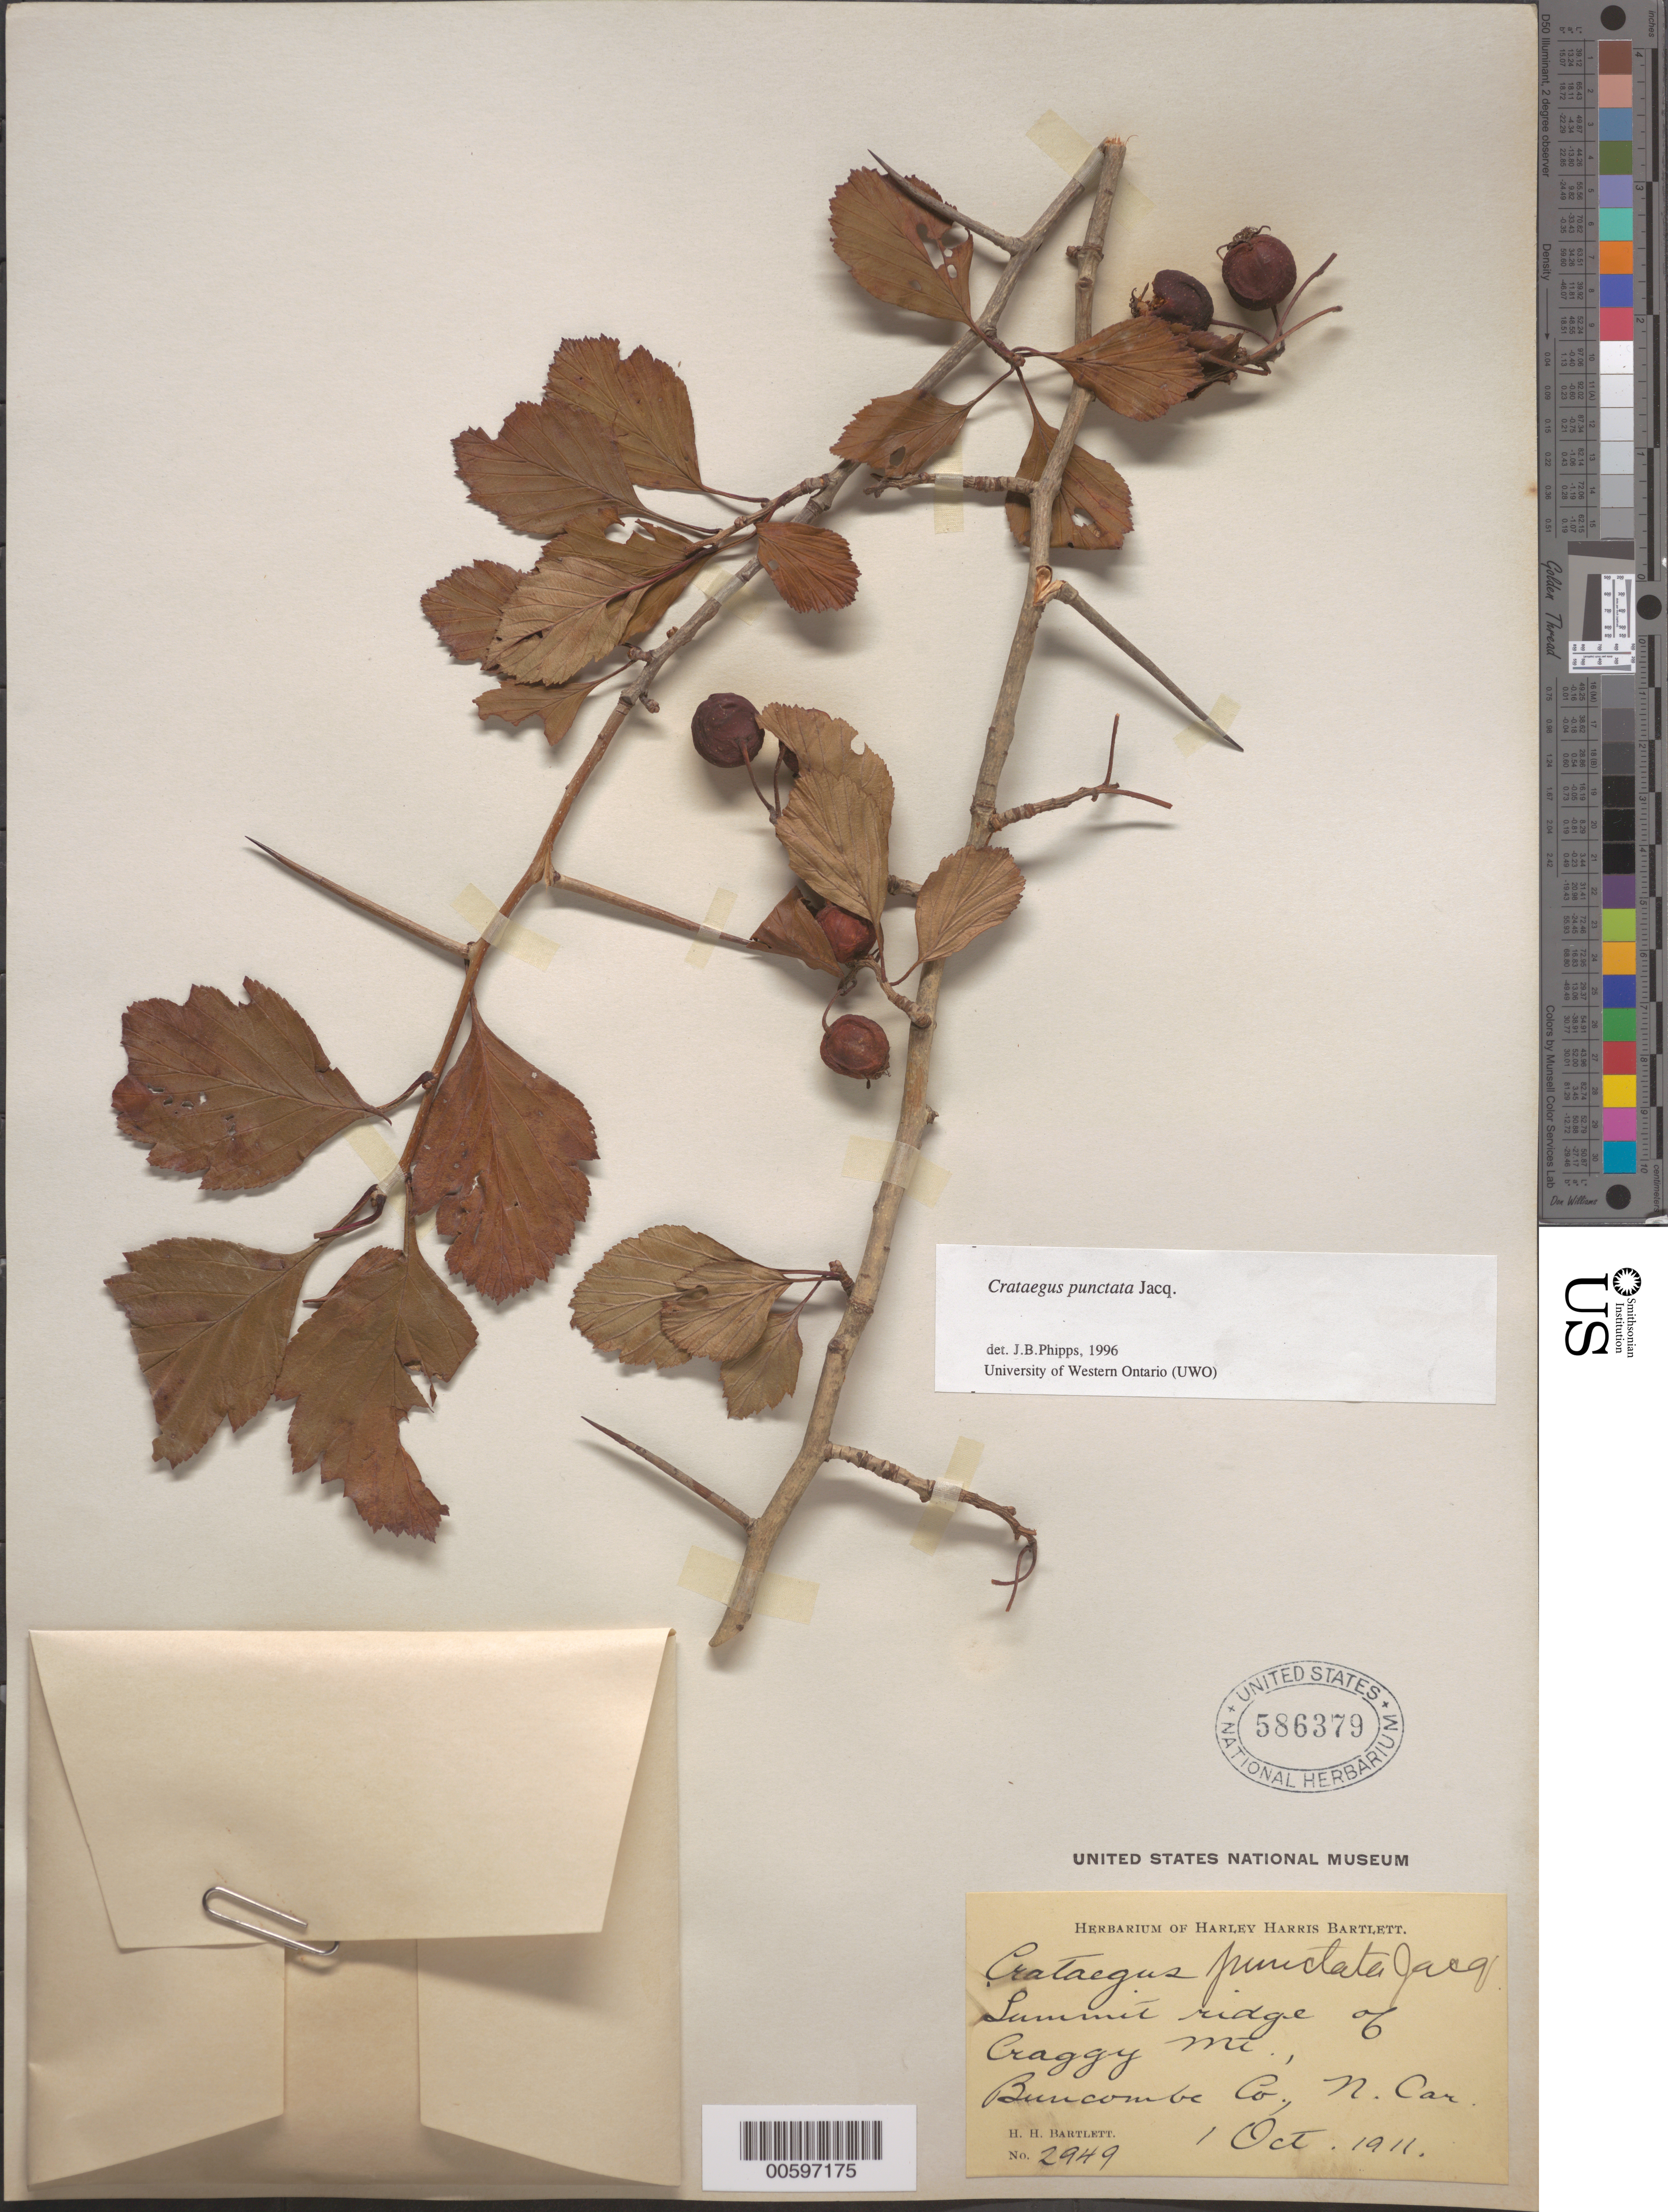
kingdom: Plantae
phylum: Tracheophyta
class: Magnoliopsida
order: Rosales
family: Rosaceae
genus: Crataegus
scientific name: Crataegus punctata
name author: Jacq.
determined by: Phipps, James B., (UWO), University of Western Ontario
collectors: H. H. Bartlett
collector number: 2949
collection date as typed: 01 Oct 1911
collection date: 1911-10-01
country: United States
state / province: North Carolina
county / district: Buncombe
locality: Summit ridge of Craggy Mtn.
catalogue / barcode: US 586379